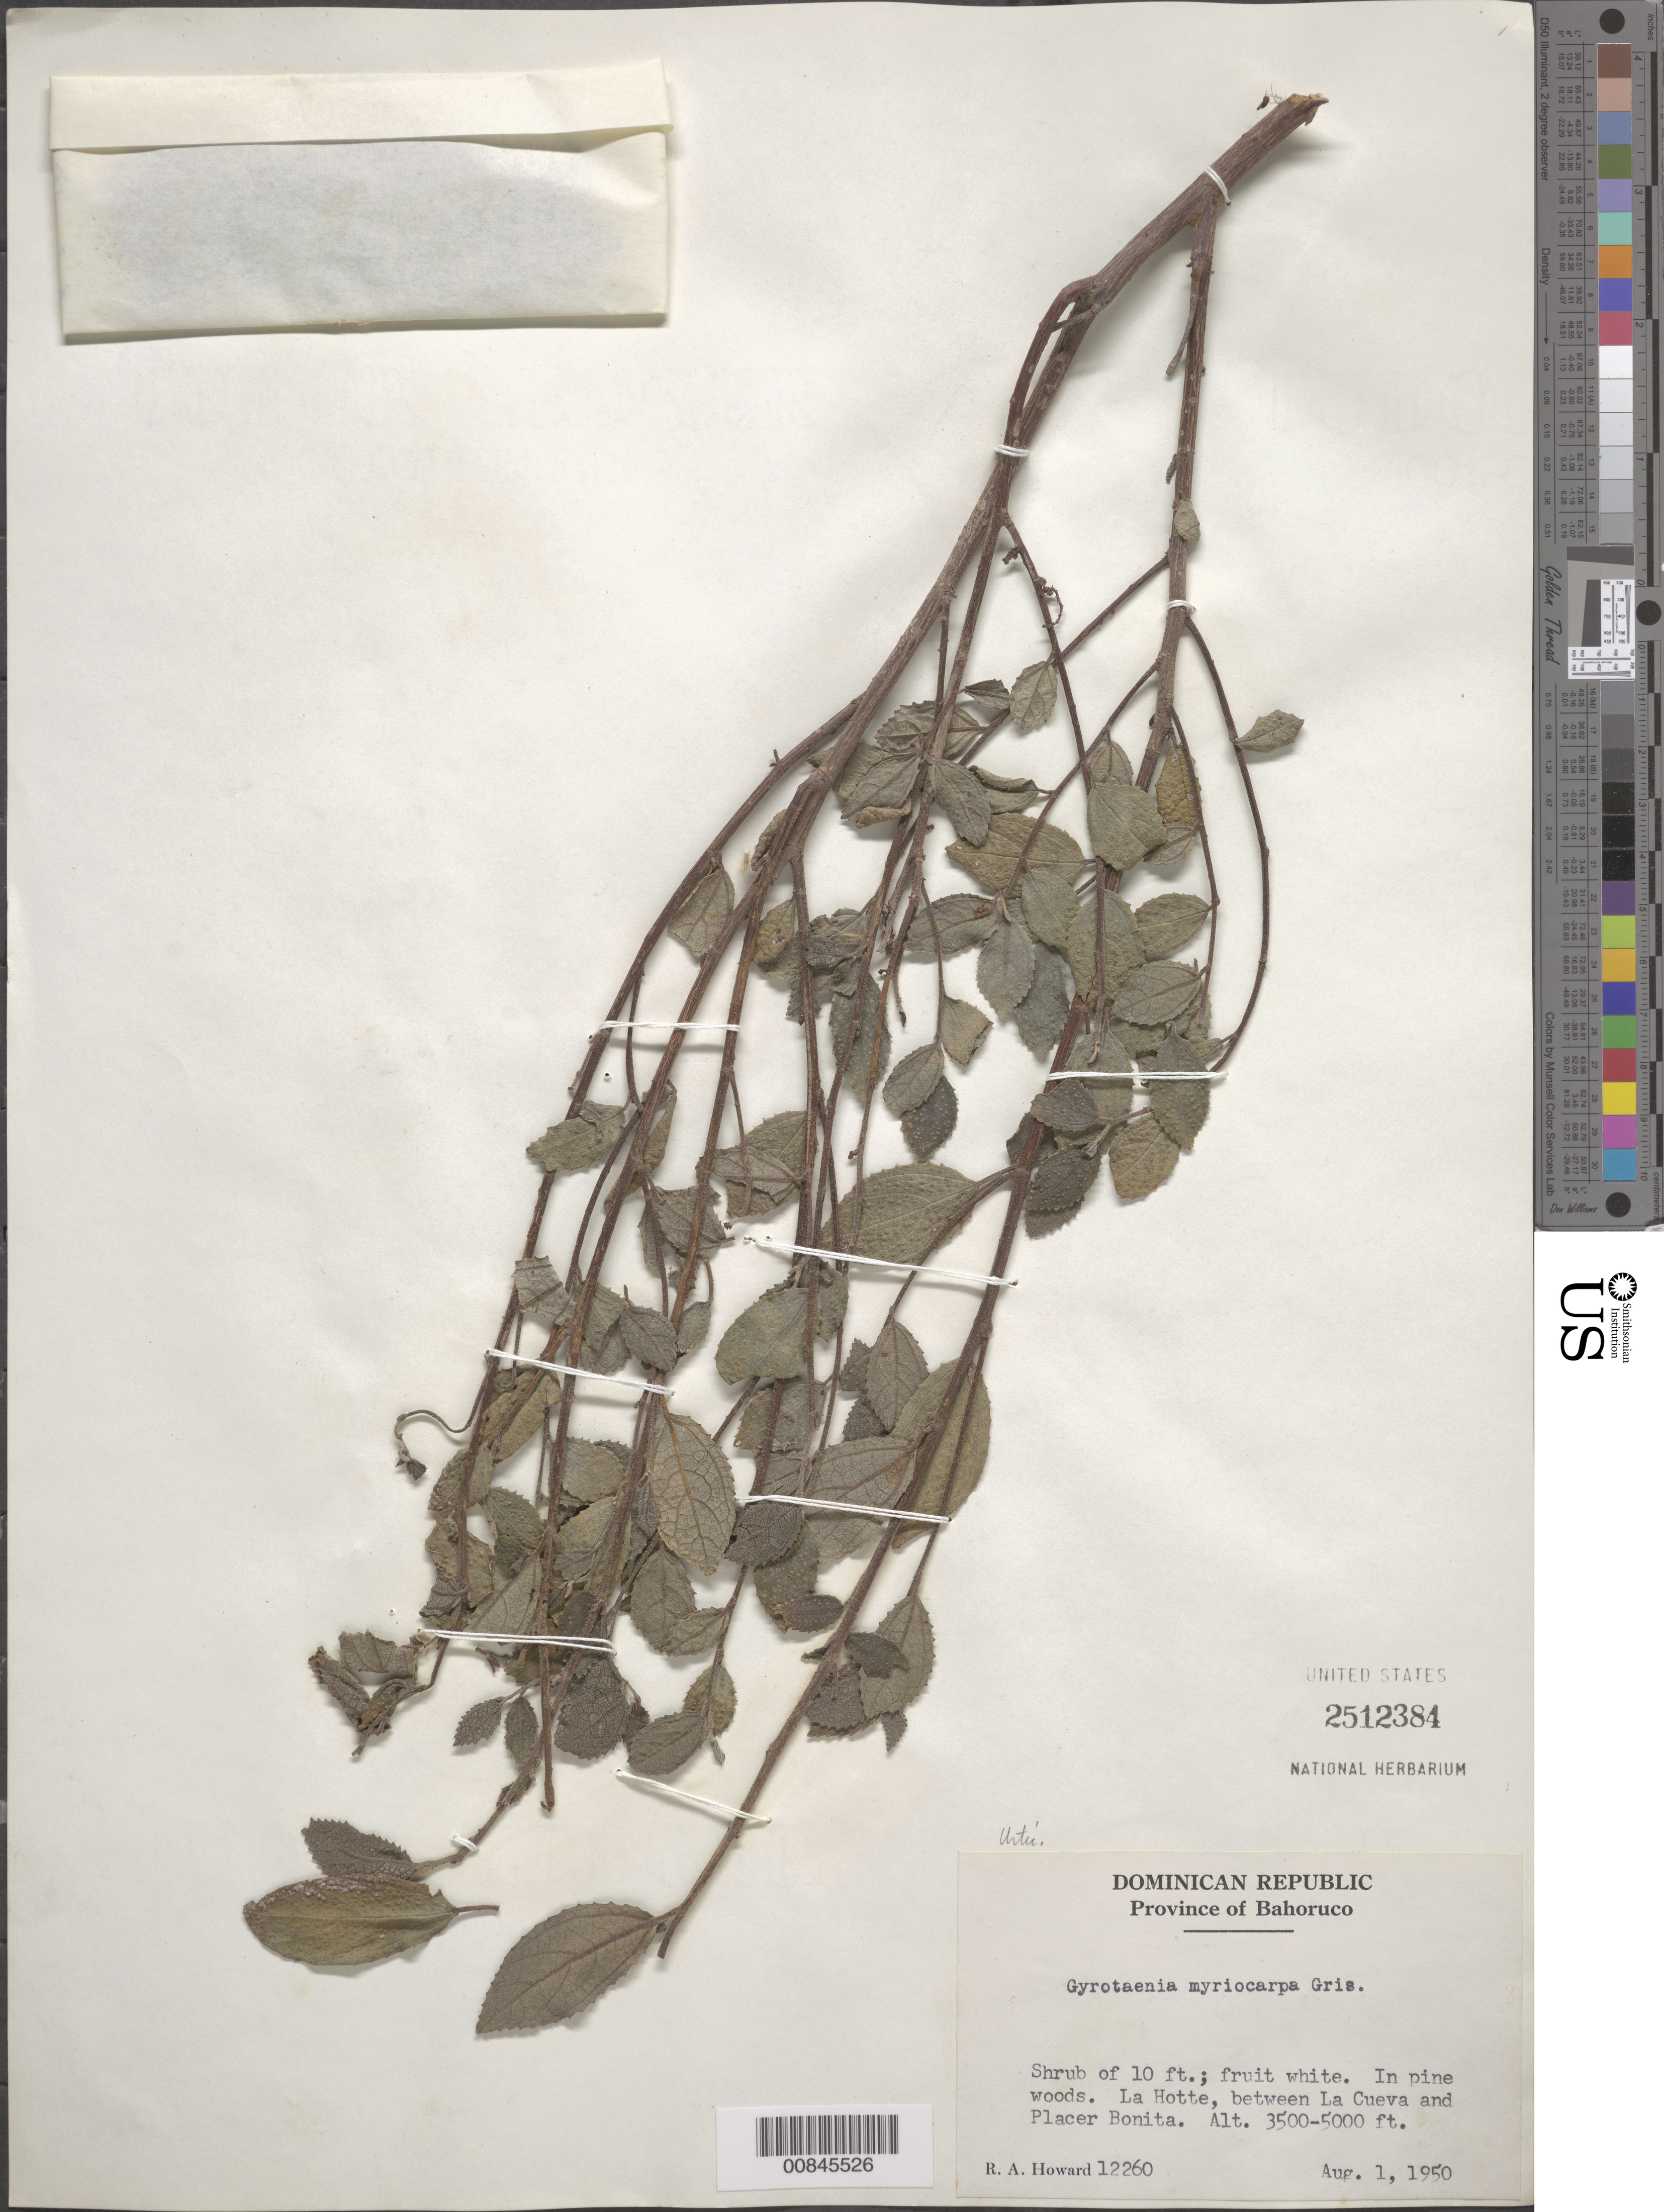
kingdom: Plantae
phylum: Tracheophyta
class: Magnoliopsida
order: Rosales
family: Urticaceae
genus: Gyrotaenia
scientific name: Gyrotaenia myriocarpa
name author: Griseb.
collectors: R. A. Howard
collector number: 12260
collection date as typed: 01 Aug 1950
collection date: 1950-08-01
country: Dominican Republic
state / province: Baoruco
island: Hispaniola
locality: La Hotte, between La Cueva and Placer Bonita.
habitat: In pine woods.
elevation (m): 1067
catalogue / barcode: US 2512384